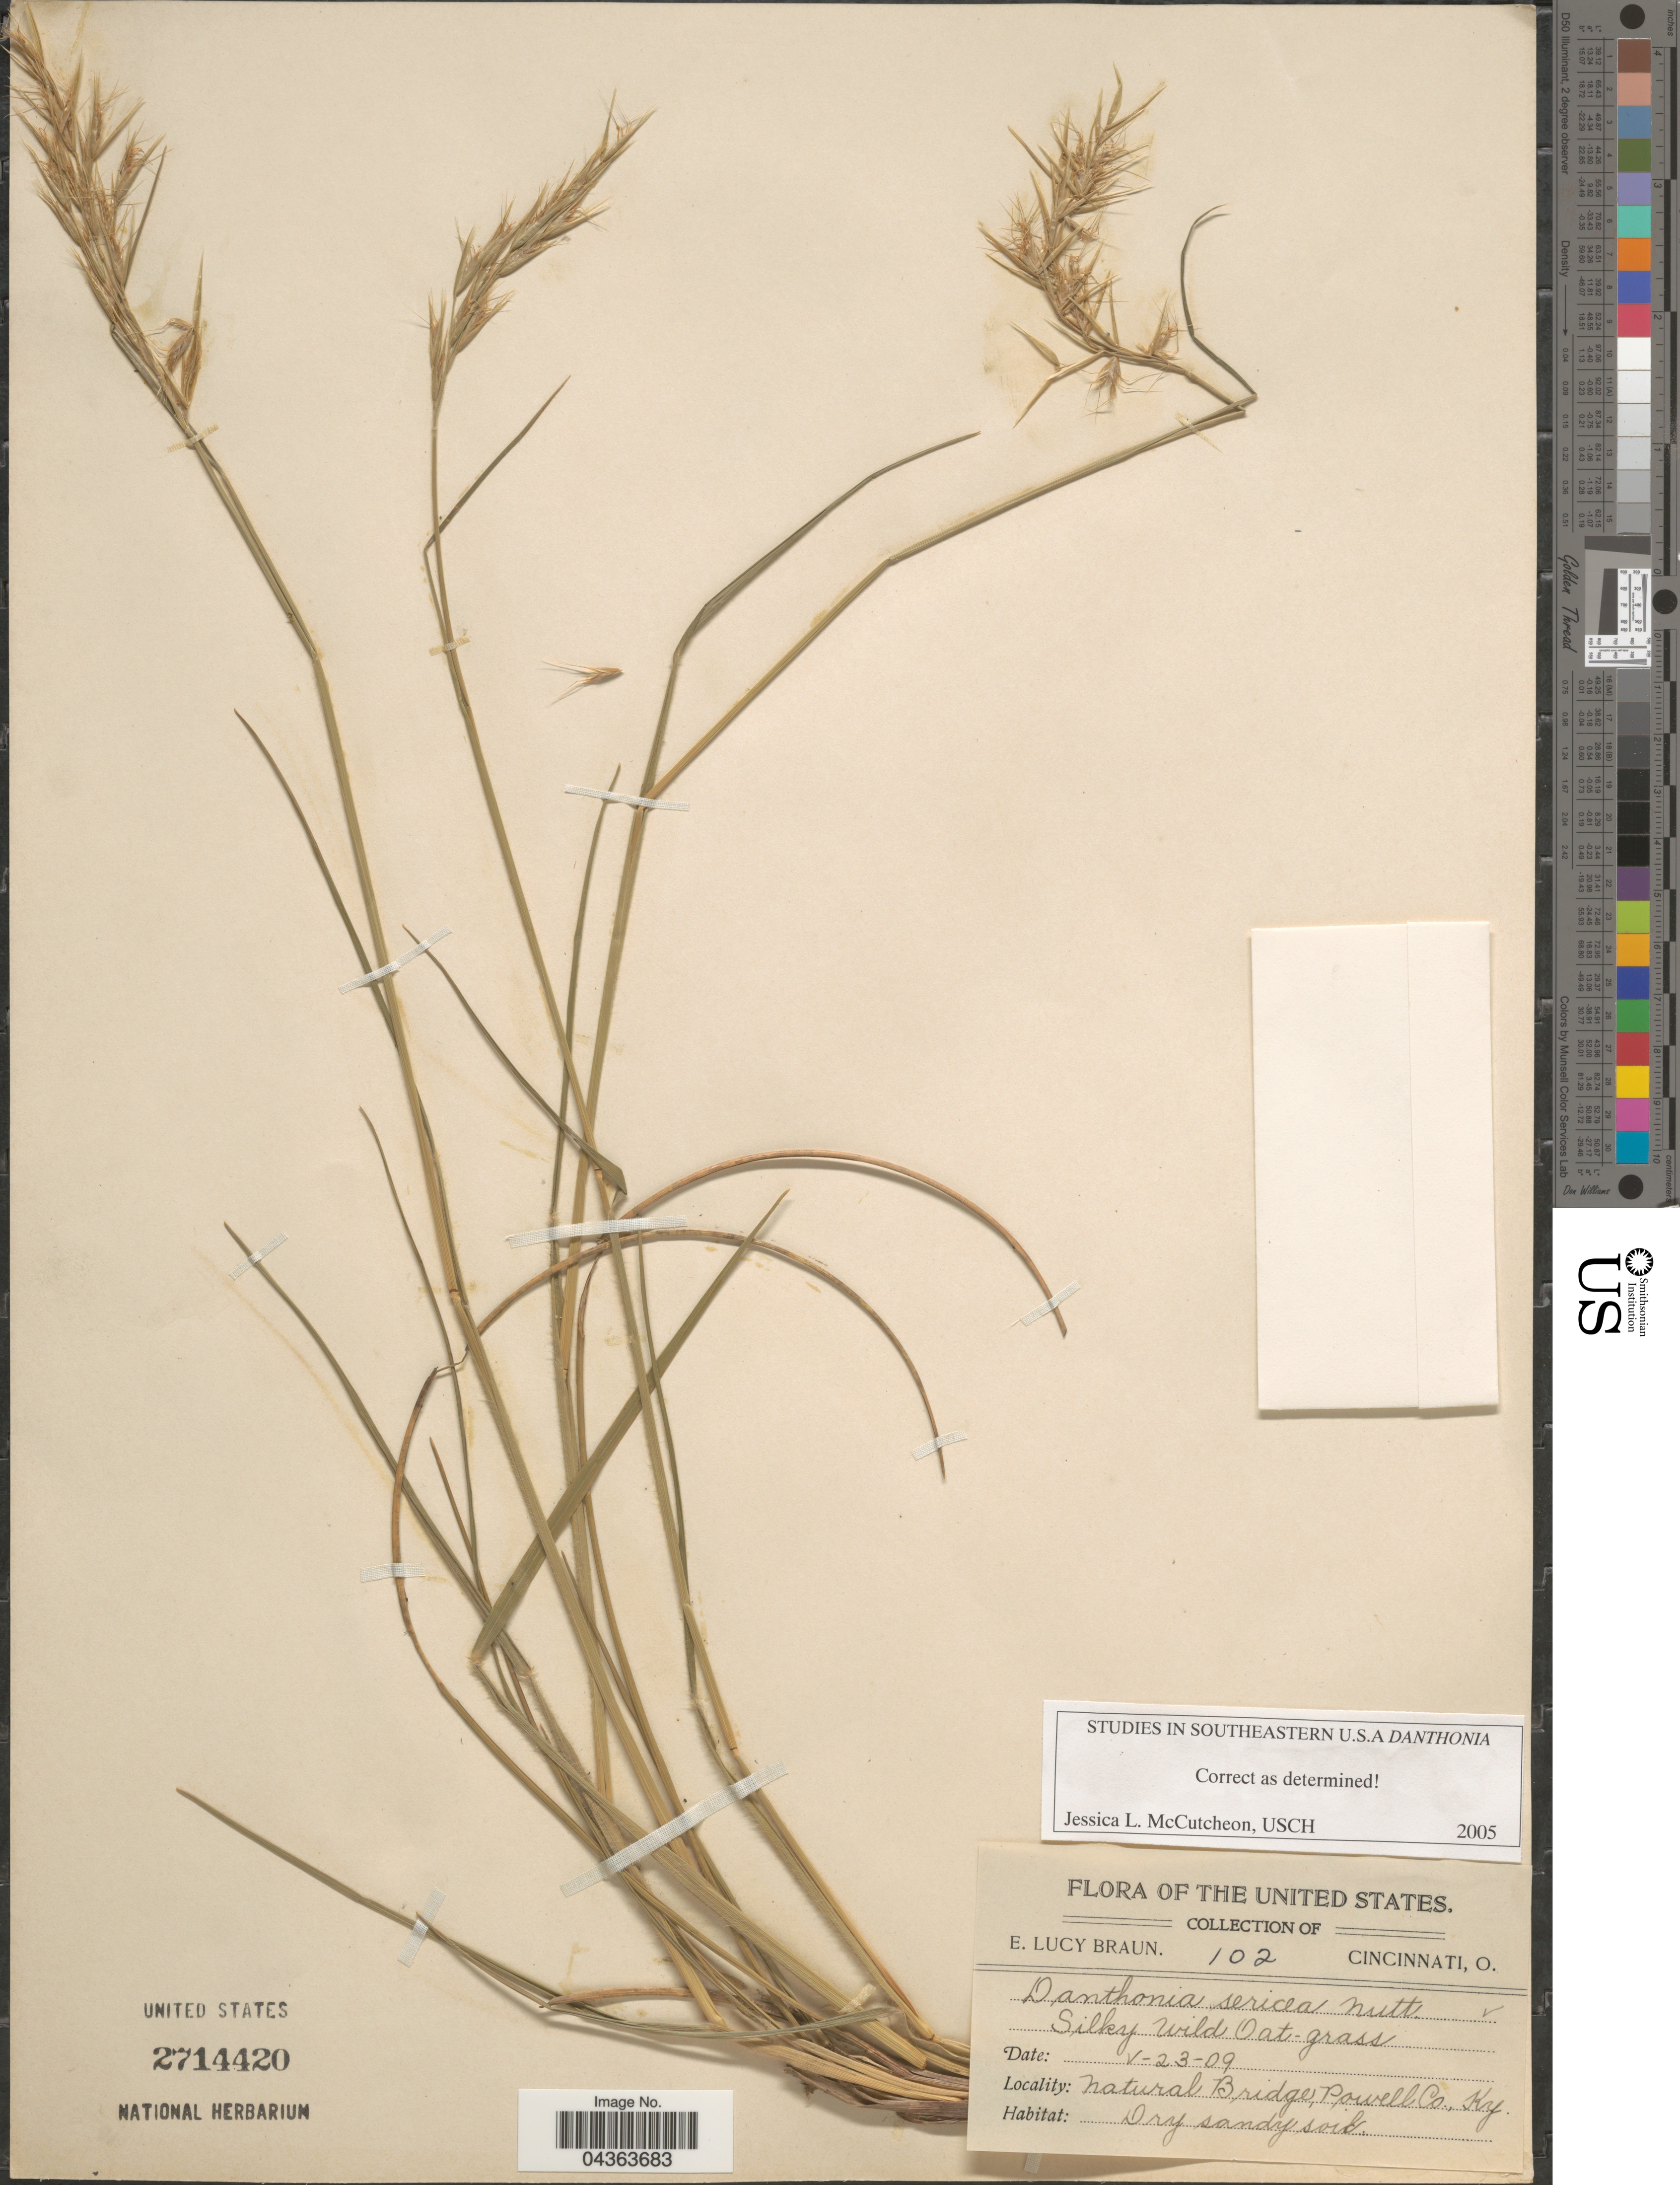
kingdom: Plantae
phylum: Tracheophyta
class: Liliopsida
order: Poales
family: Poaceae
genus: Danthonia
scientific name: Danthonia sericea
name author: Nutt.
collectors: E. L. Braun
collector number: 102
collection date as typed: Transcribed d/m/y: 23/5/9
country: United States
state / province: Kentucky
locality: Natural Bridge, Powell Co.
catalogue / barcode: US 2714420